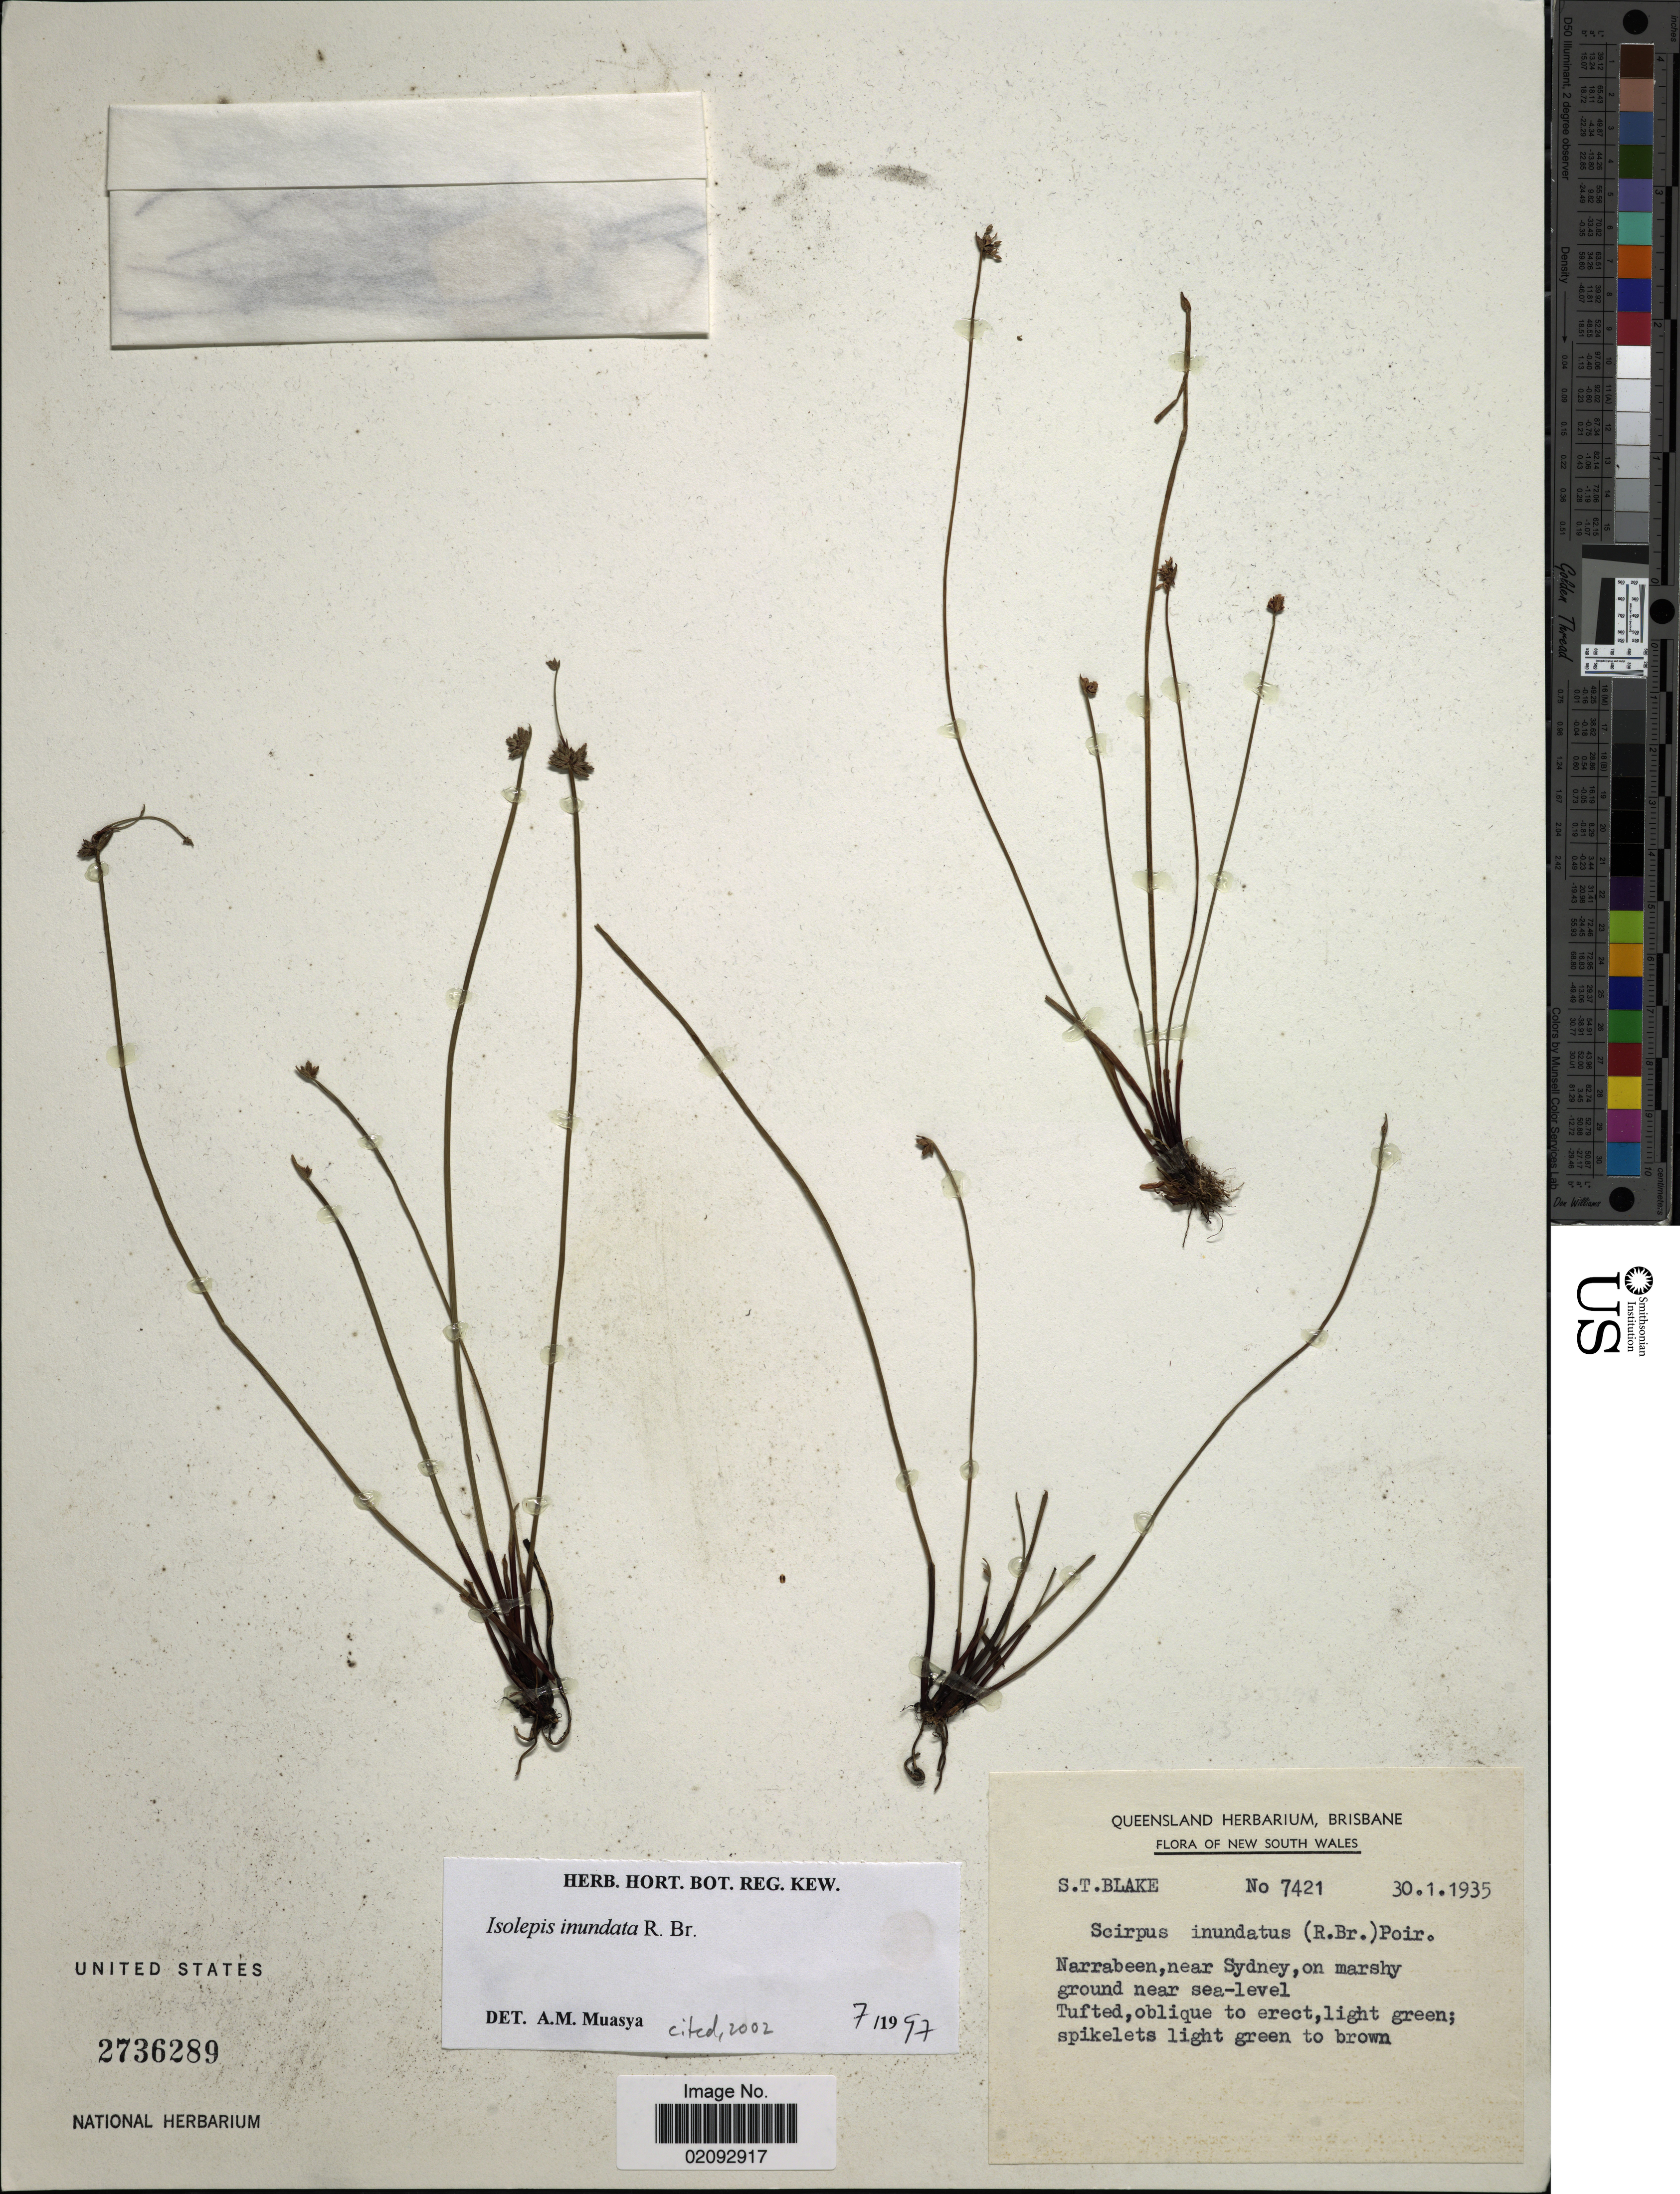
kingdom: Plantae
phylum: Tracheophyta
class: Liliopsida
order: Poales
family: Cyperaceae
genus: Isolepis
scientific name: Isolepis inundata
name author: R. Br.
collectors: S. T. Blake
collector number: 7421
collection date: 1935-01-30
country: Australia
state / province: New South Wales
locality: Narraben, near Sydney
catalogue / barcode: US 2736289